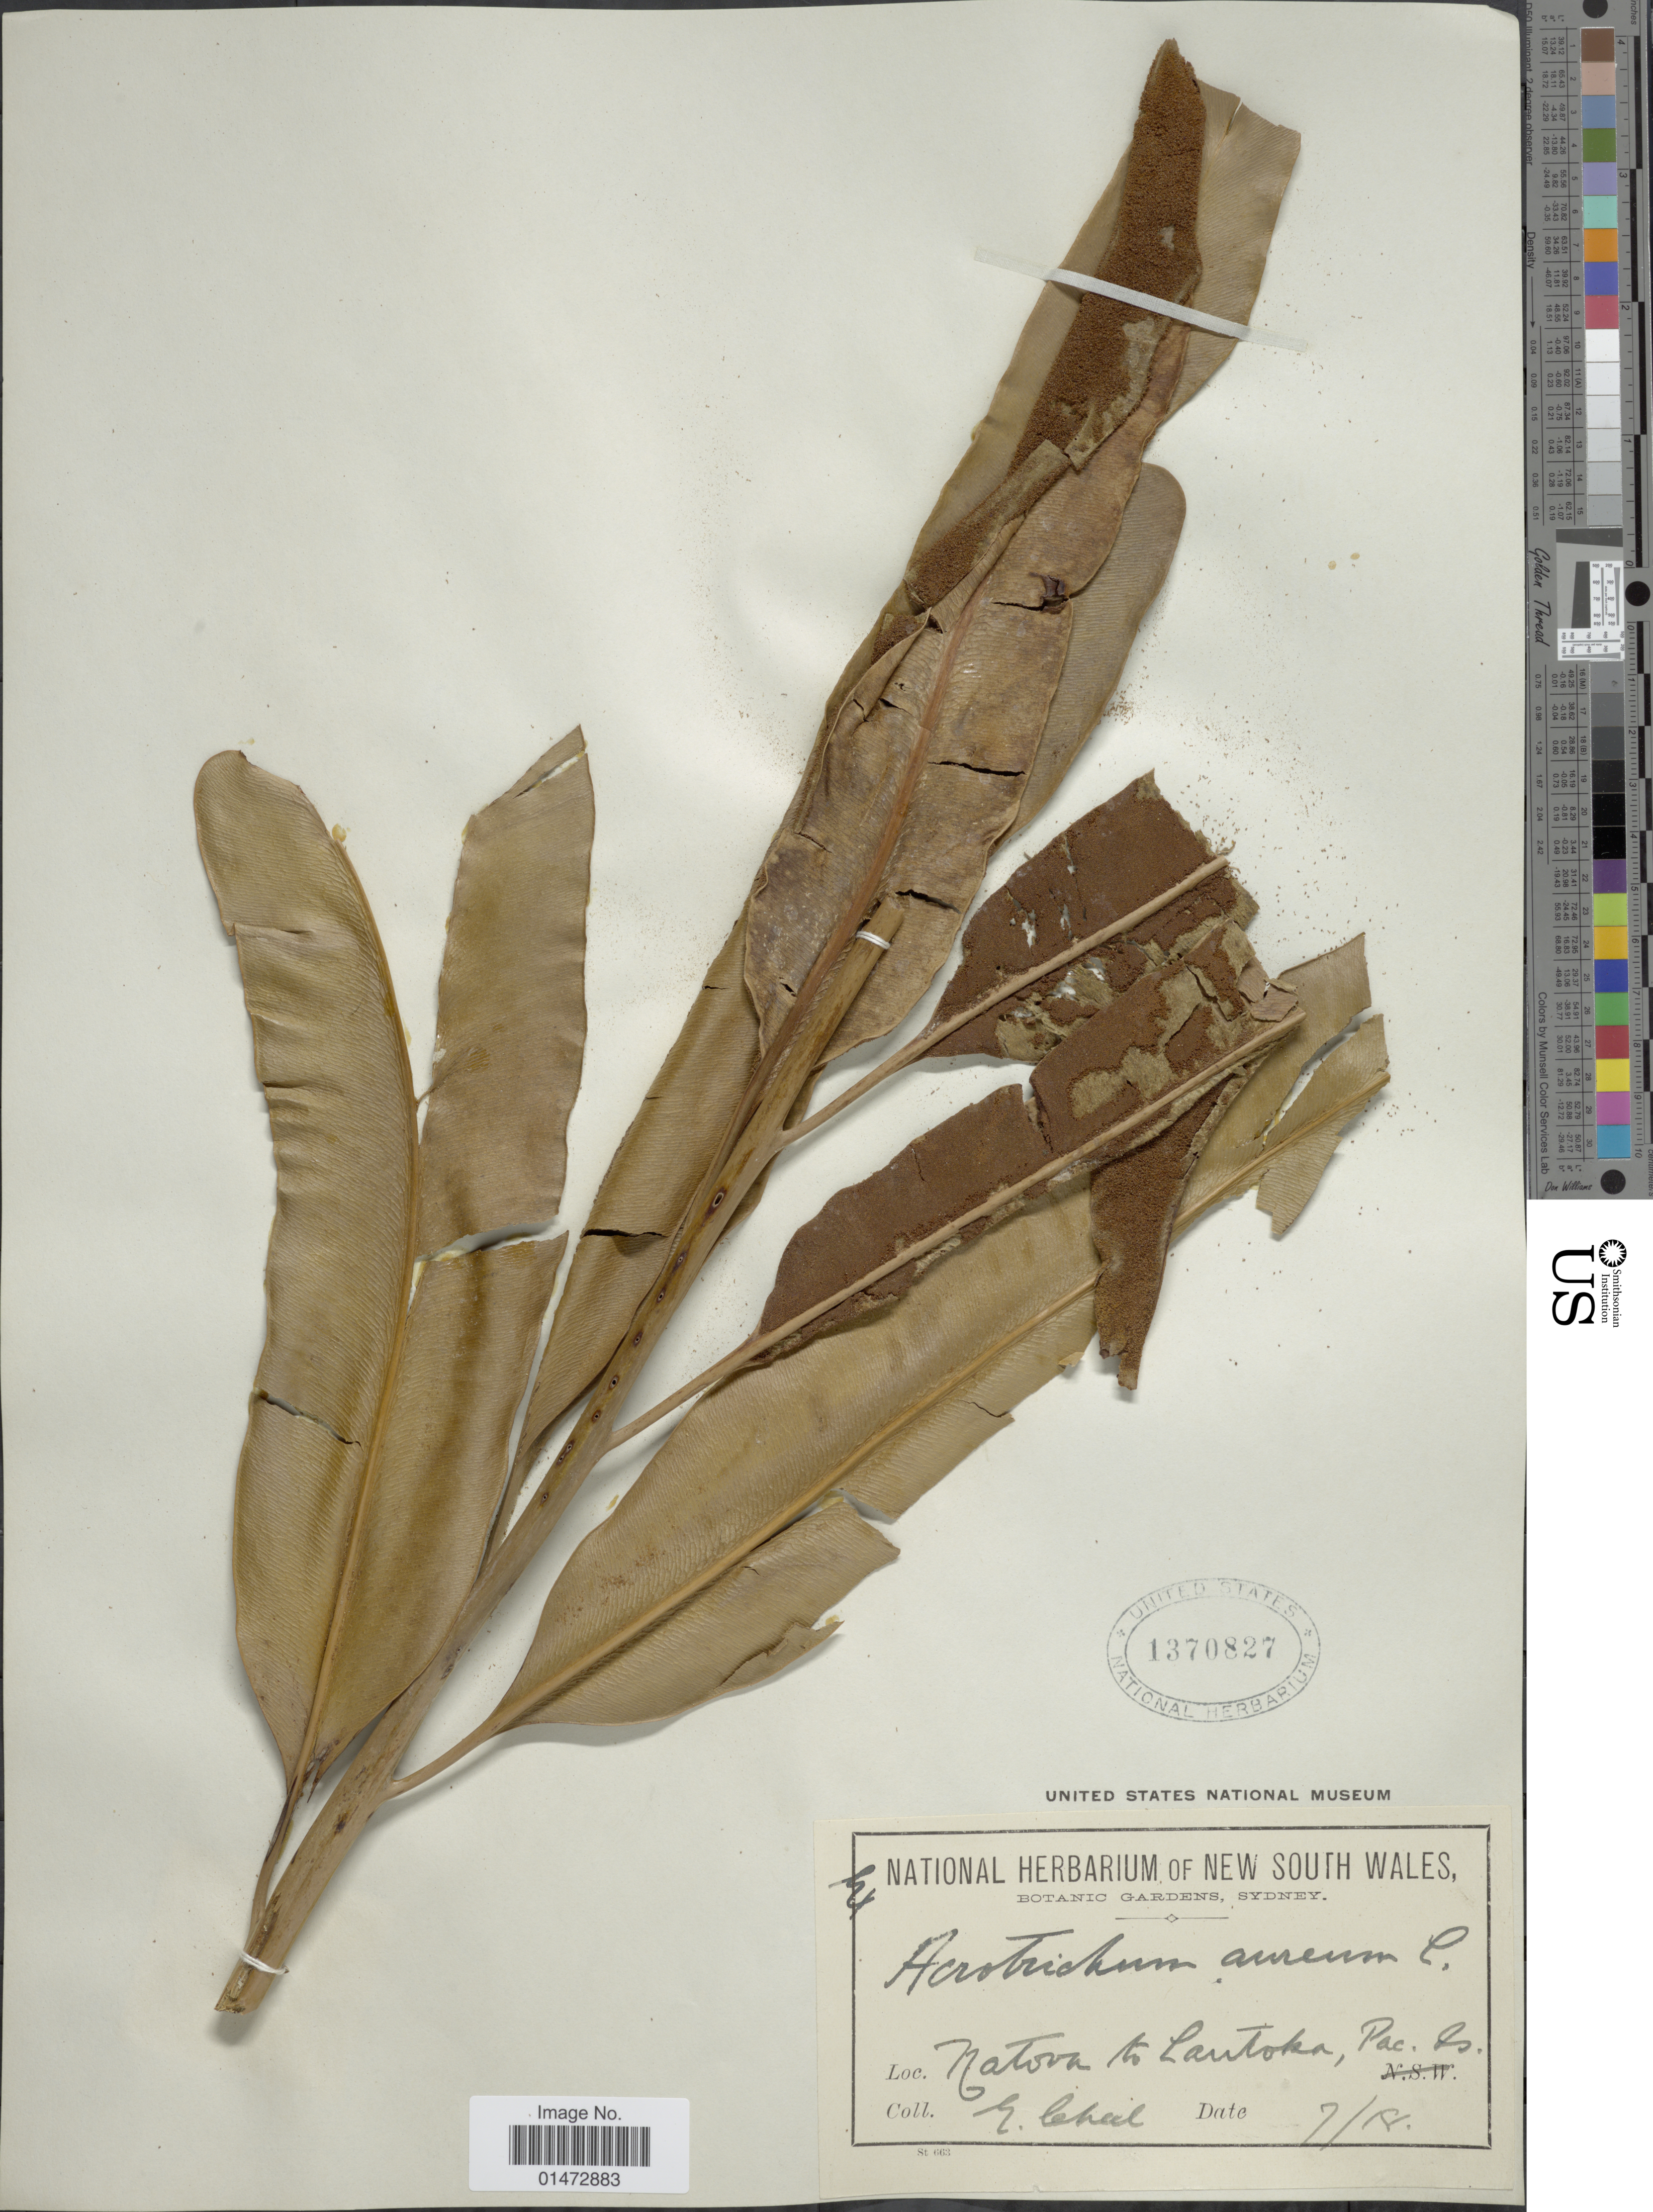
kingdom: Plantae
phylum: Tracheophyta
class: Polypodiopsida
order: Polypodiales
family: Pteridaceae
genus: Acrostichum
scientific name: Acrostichum aureum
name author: L.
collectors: E. Cheel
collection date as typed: Transcribed d/m/y: /7/18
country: Fiji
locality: Natova to Lautoka, Pac. Is.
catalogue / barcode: US 1370827